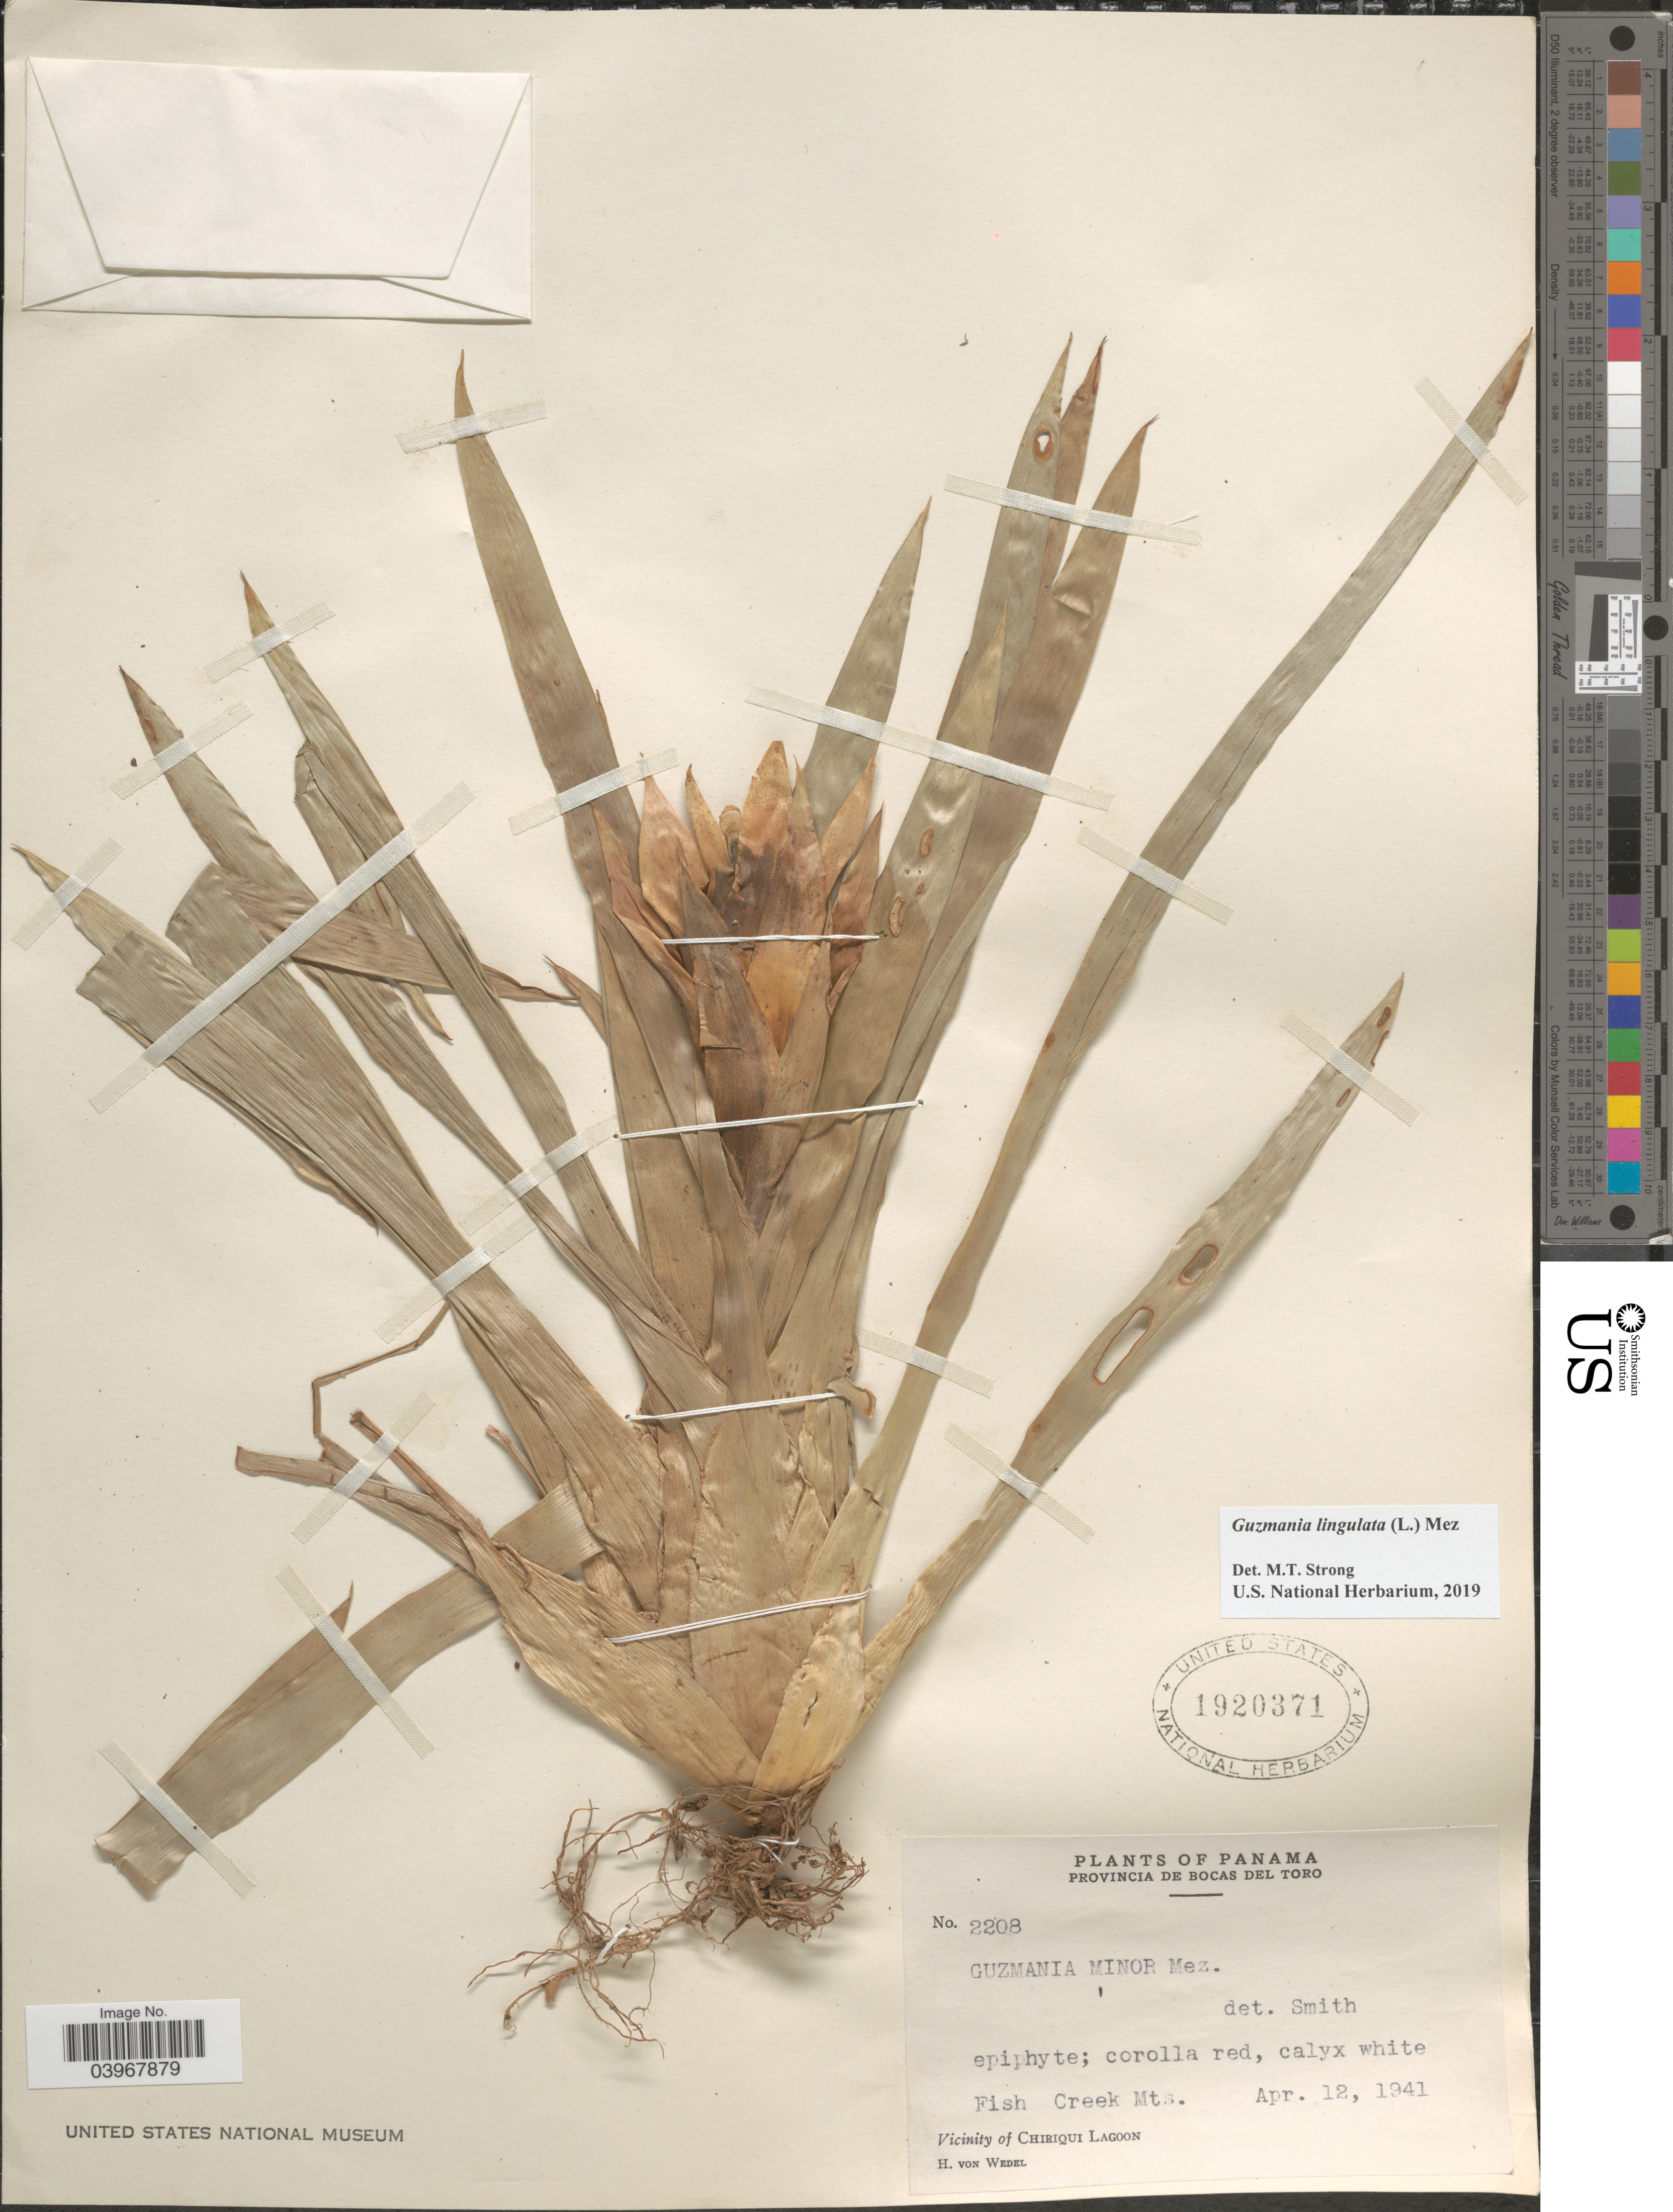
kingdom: Plantae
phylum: Tracheophyta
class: Liliopsida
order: Poales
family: Bromeliaceae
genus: Guzmania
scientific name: Guzmania lingulata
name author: (L.) Mez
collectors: H. von Wedel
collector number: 2208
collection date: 1941-04-12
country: Panama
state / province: Bocas del Toro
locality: Fish Creek Mts. Vicinity of Chiriqui Lagoon.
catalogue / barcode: US 1920371